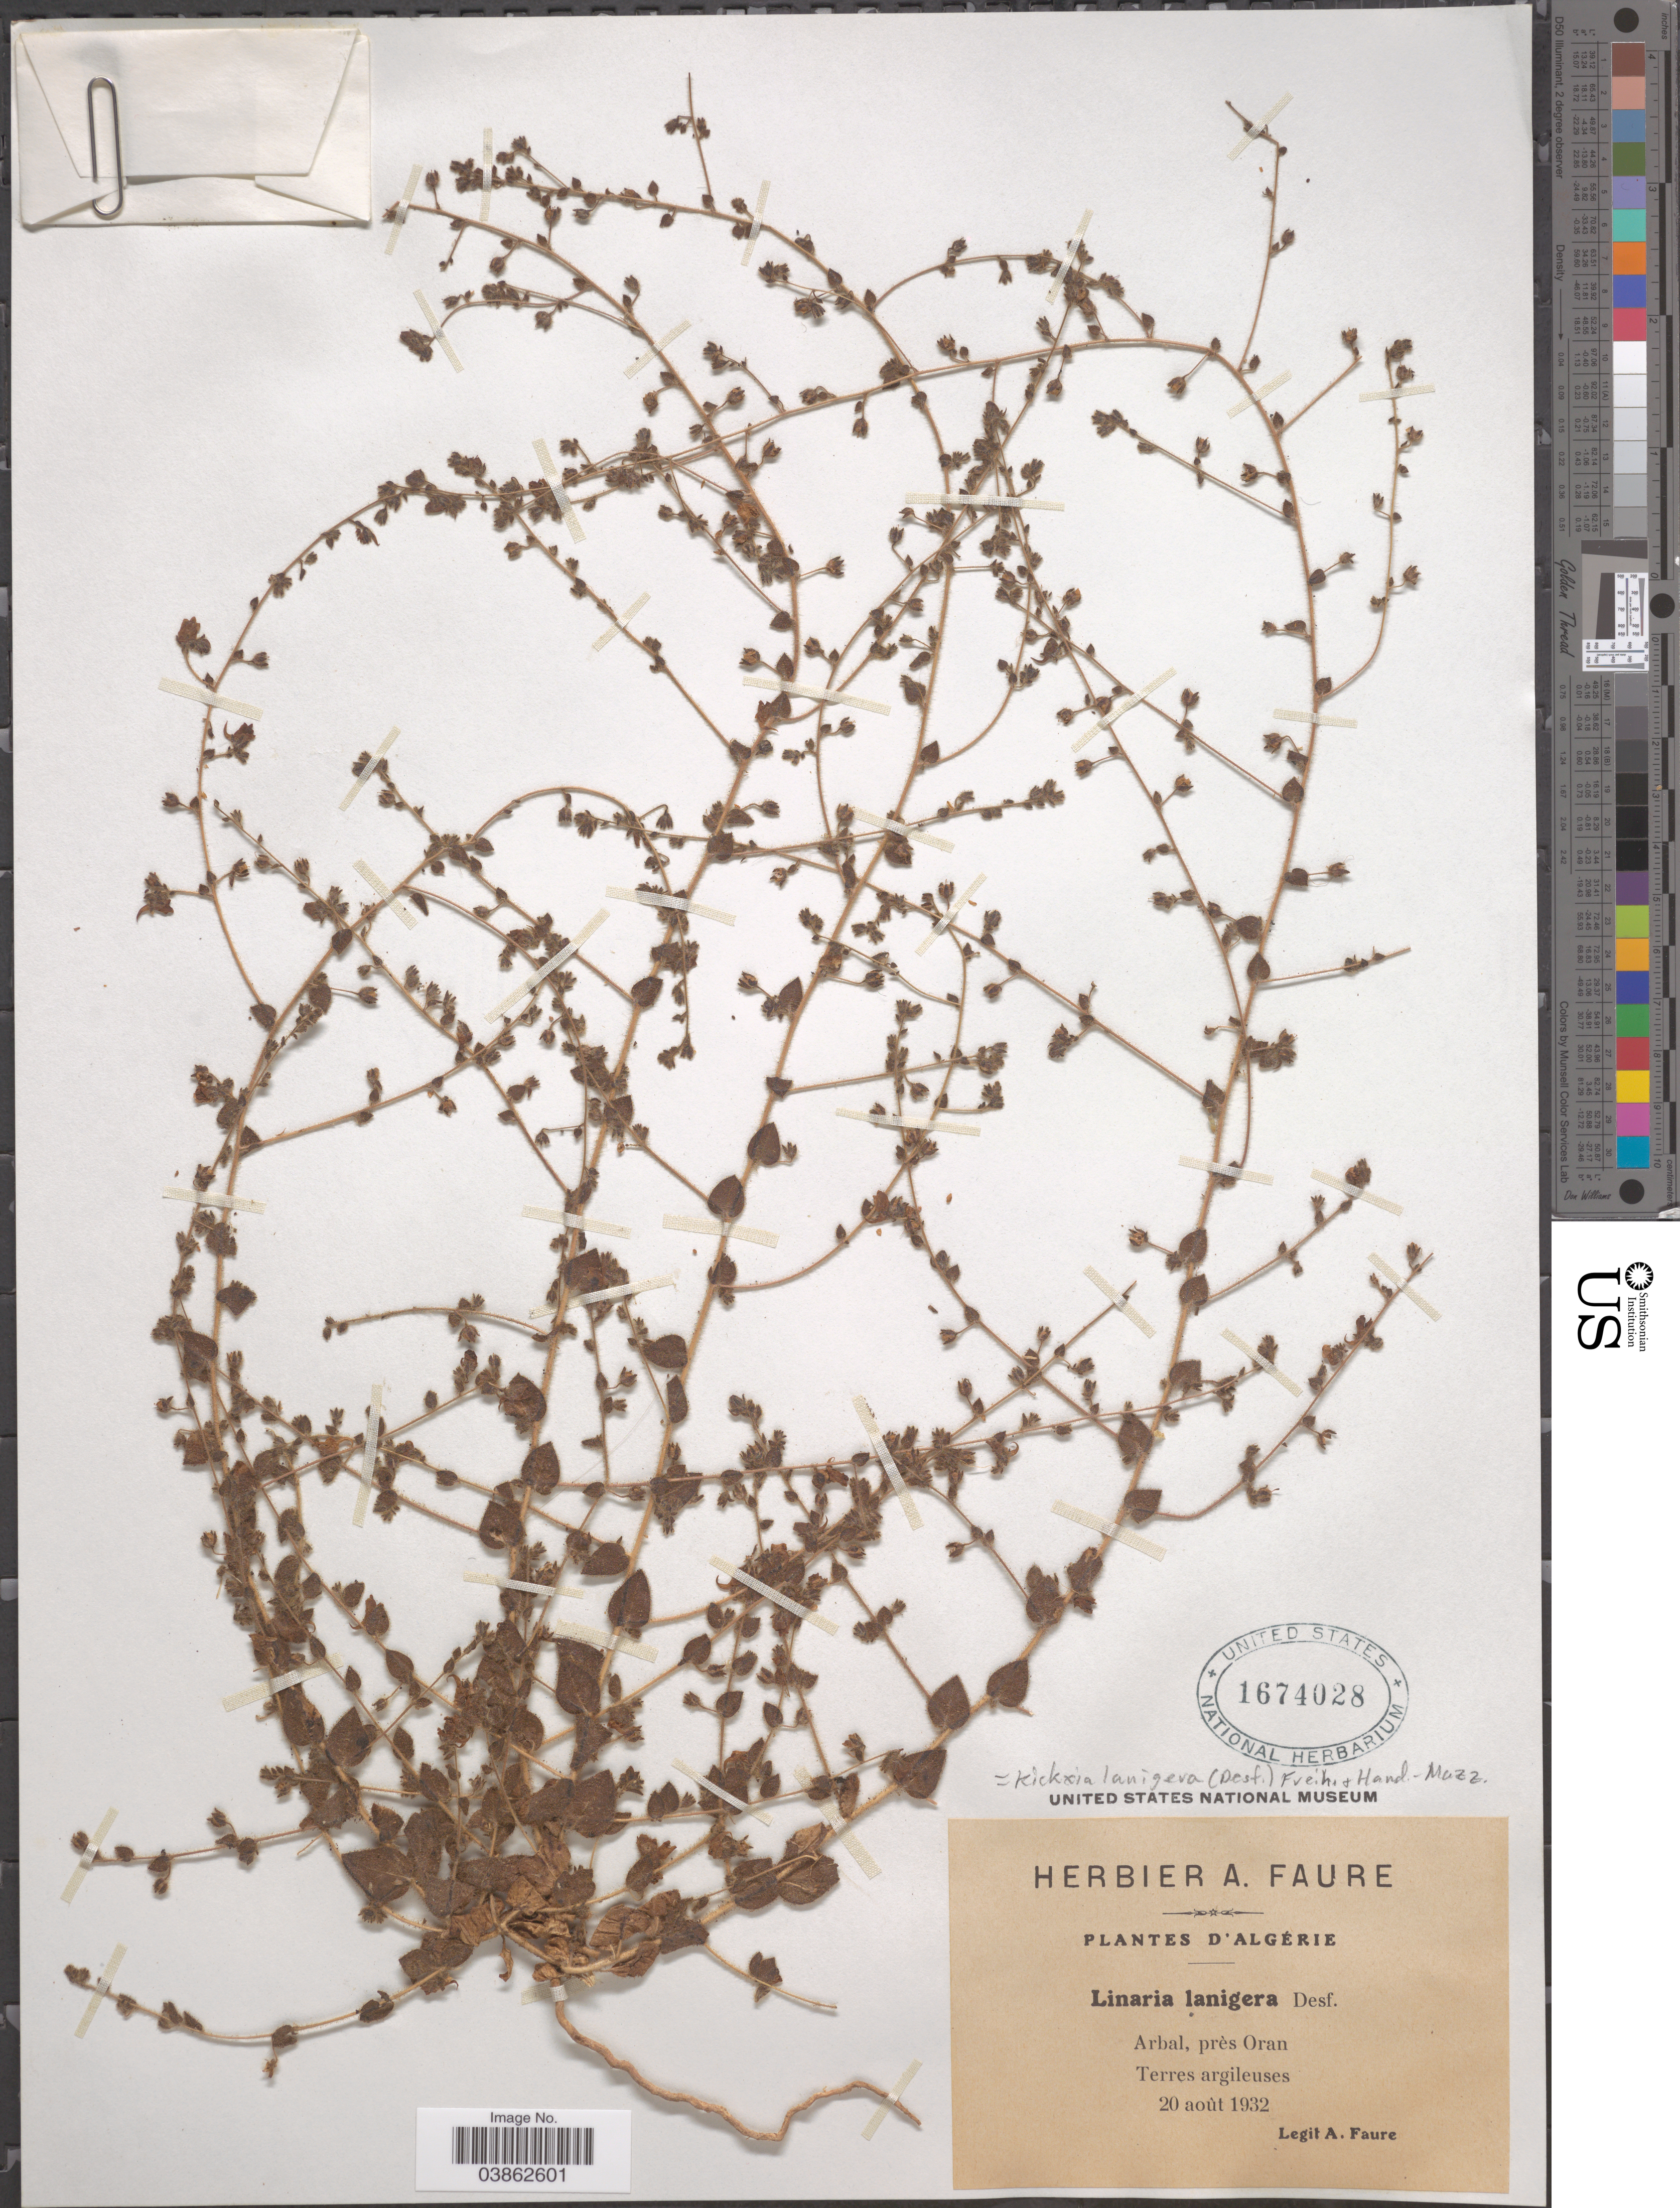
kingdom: Plantae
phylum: Tracheophyta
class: Magnoliopsida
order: Lamiales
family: Plantaginaceae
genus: Elatinoides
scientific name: Elatinoides lanigera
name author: (Desf.) Cout.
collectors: A. Faure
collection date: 1932-08-20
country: Algeria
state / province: Oran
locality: Arbal, près Oran.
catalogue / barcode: US 1674028